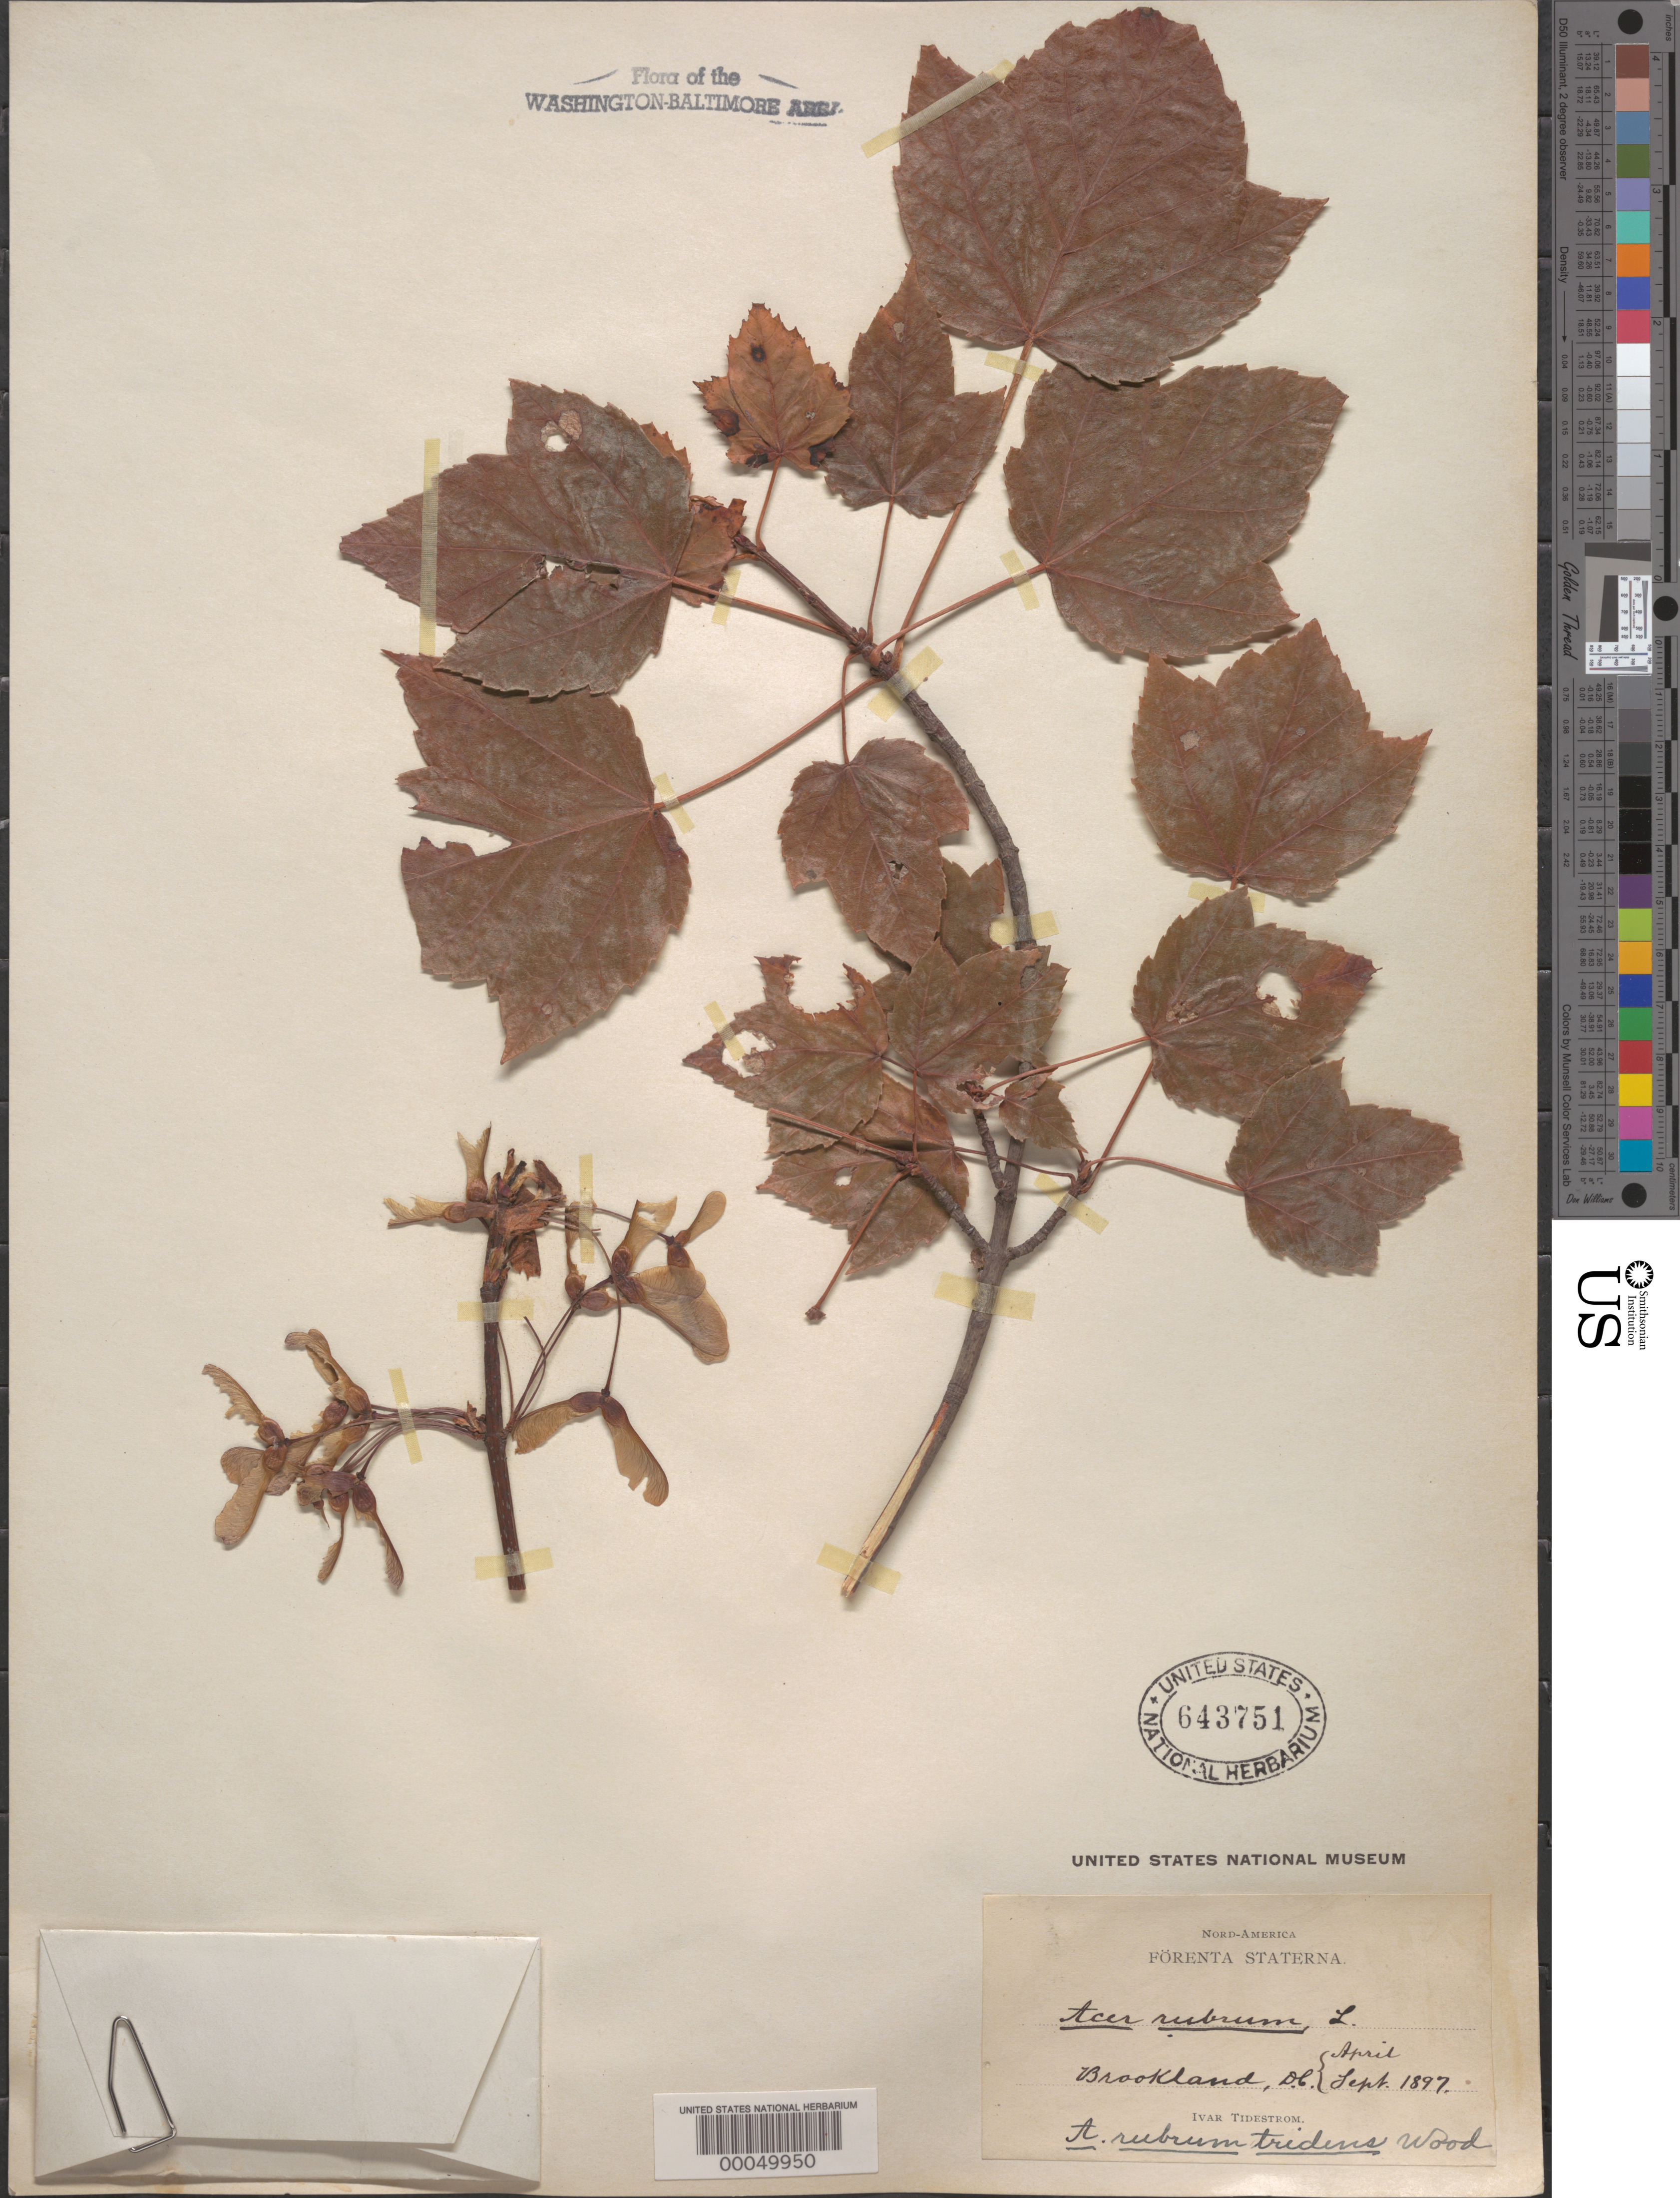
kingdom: Plantae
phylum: Tracheophyta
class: Magnoliopsida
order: Sapindales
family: Sapindaceae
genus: Acer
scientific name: Acer rubrum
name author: L.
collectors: I. F. Tidestrom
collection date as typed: Apr 1897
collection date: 1897-04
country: United States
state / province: District of Columbia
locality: Brookland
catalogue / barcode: US 643751